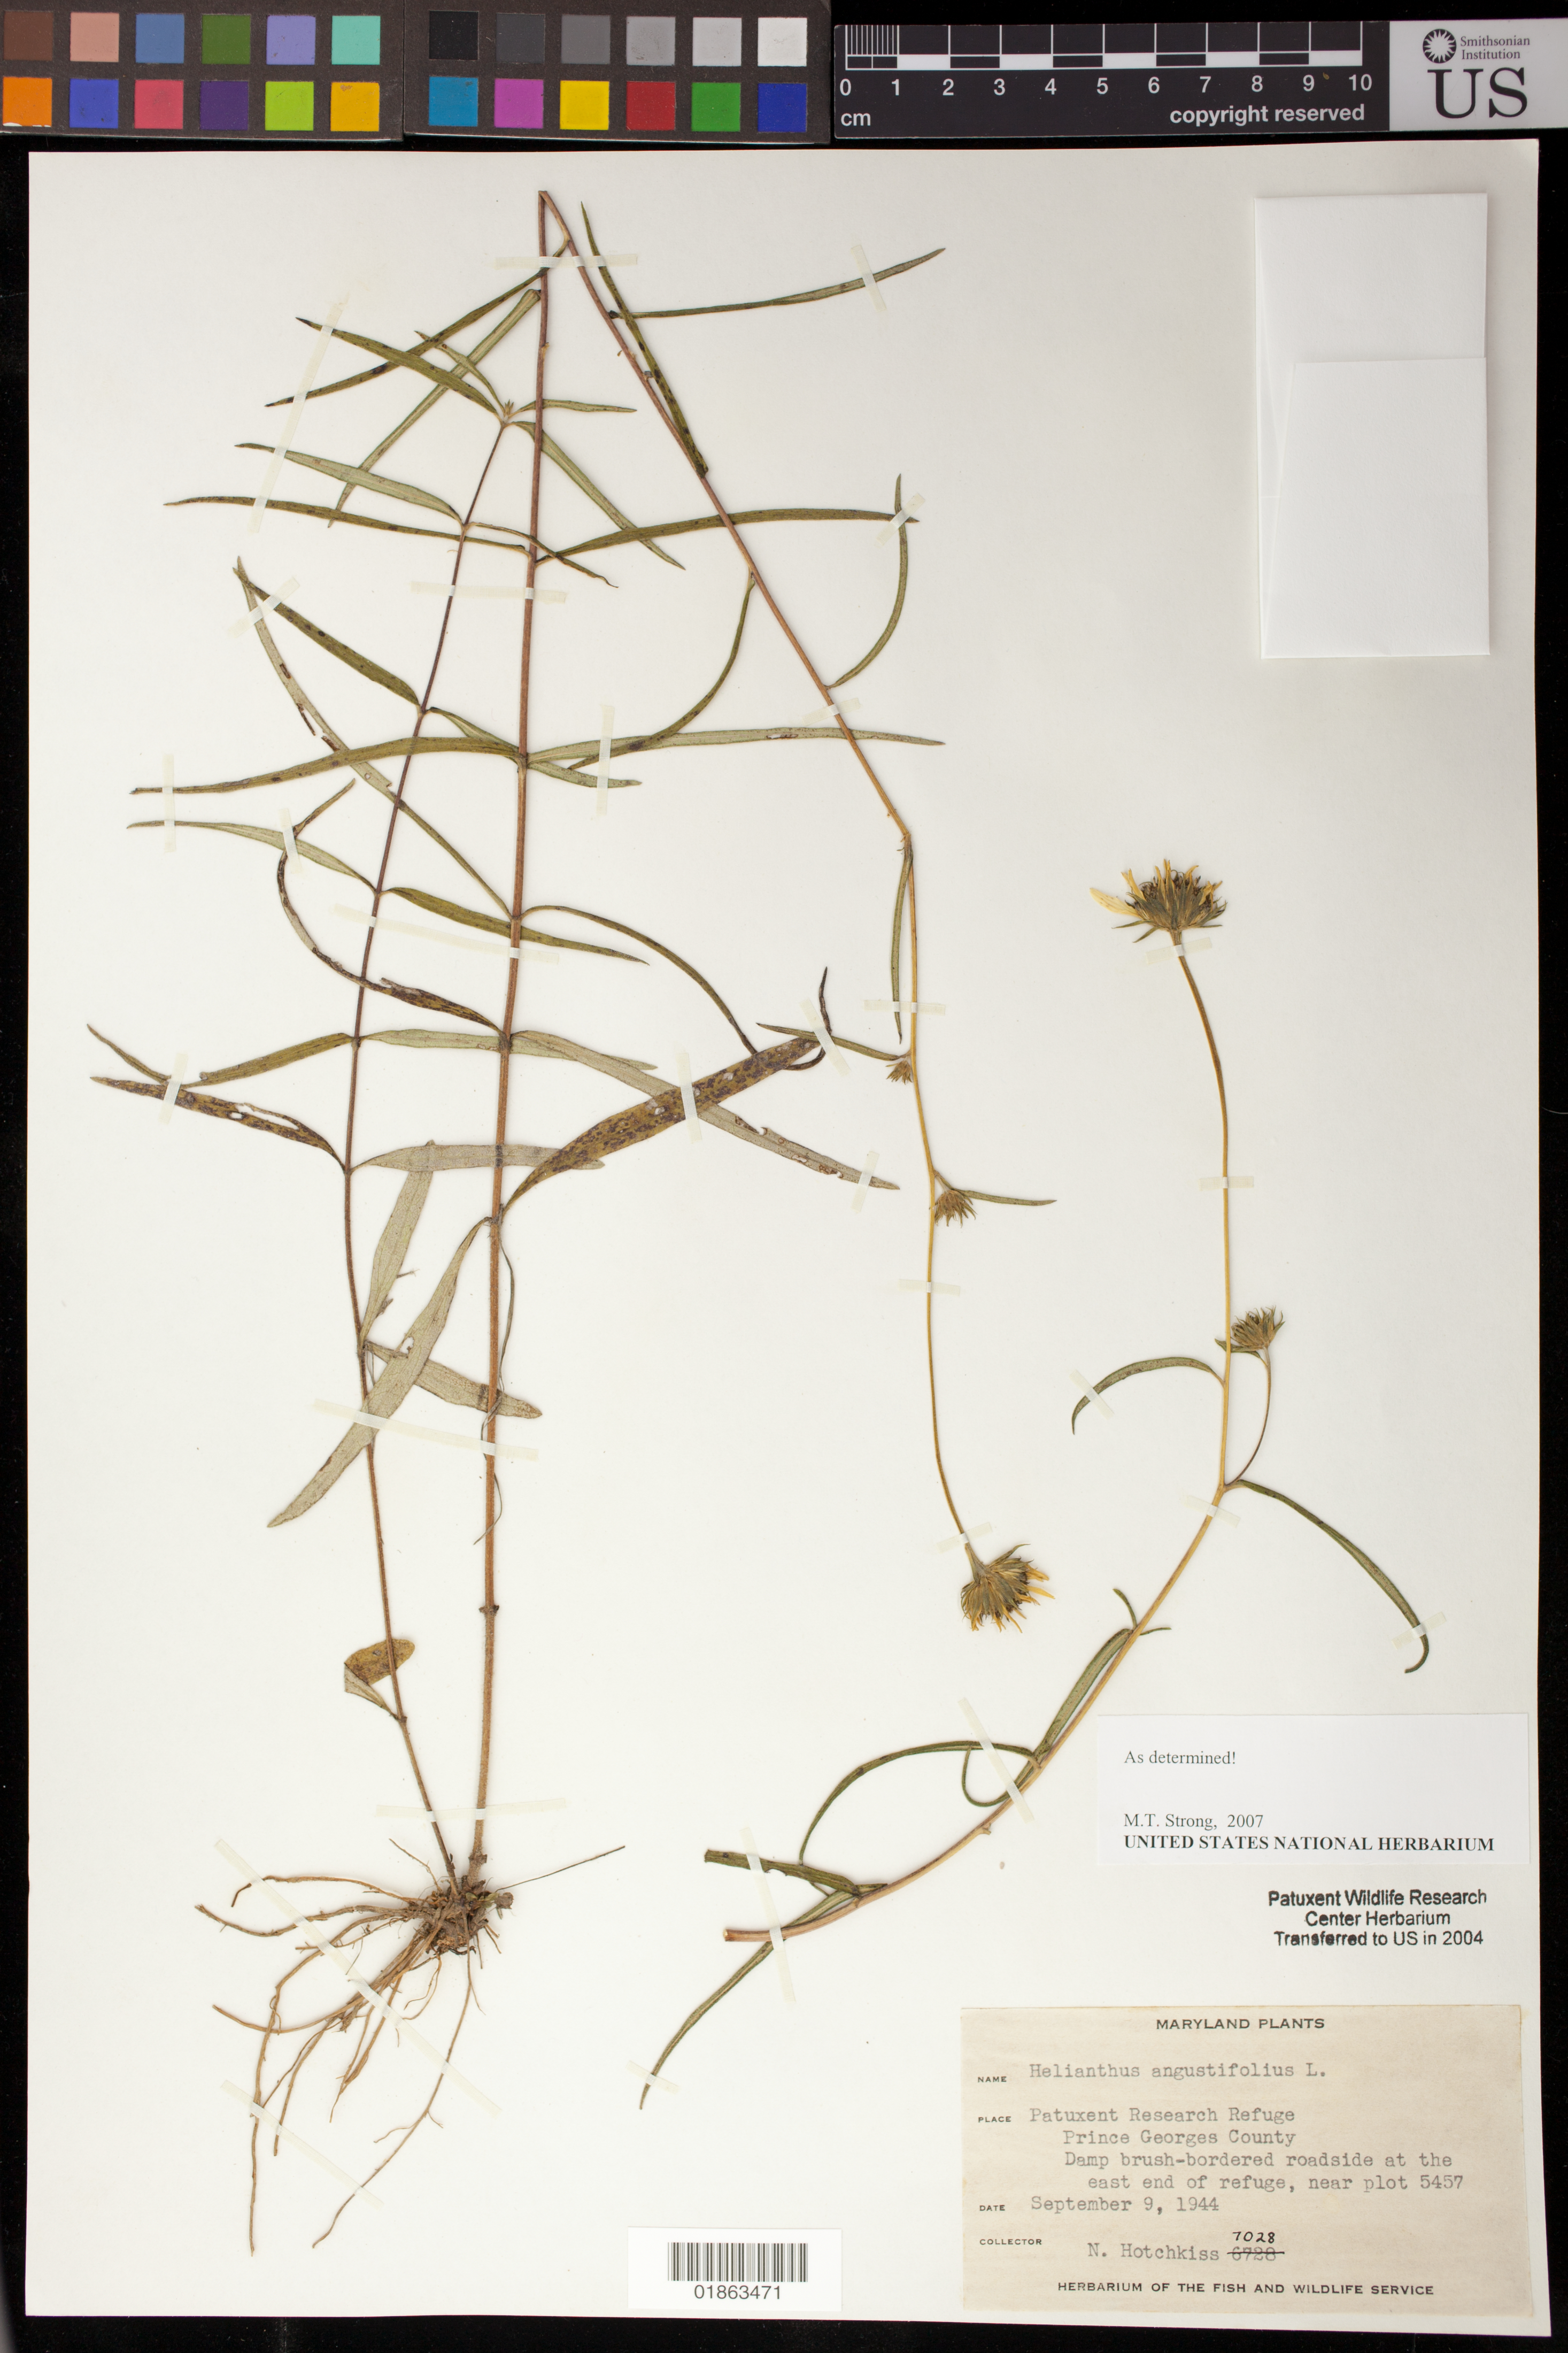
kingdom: Plantae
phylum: Tracheophyta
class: Magnoliopsida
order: Asterales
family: Asteraceae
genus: Helianthus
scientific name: Helianthus angustifolius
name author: L.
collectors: N. Hotchkiss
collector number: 7028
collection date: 1944-09-09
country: United States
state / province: Maryland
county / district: Prince George's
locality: Patuxent Research Refuge, roadside at the east end of refuge, near plot 5457.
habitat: Damp brush-bordered roadside.